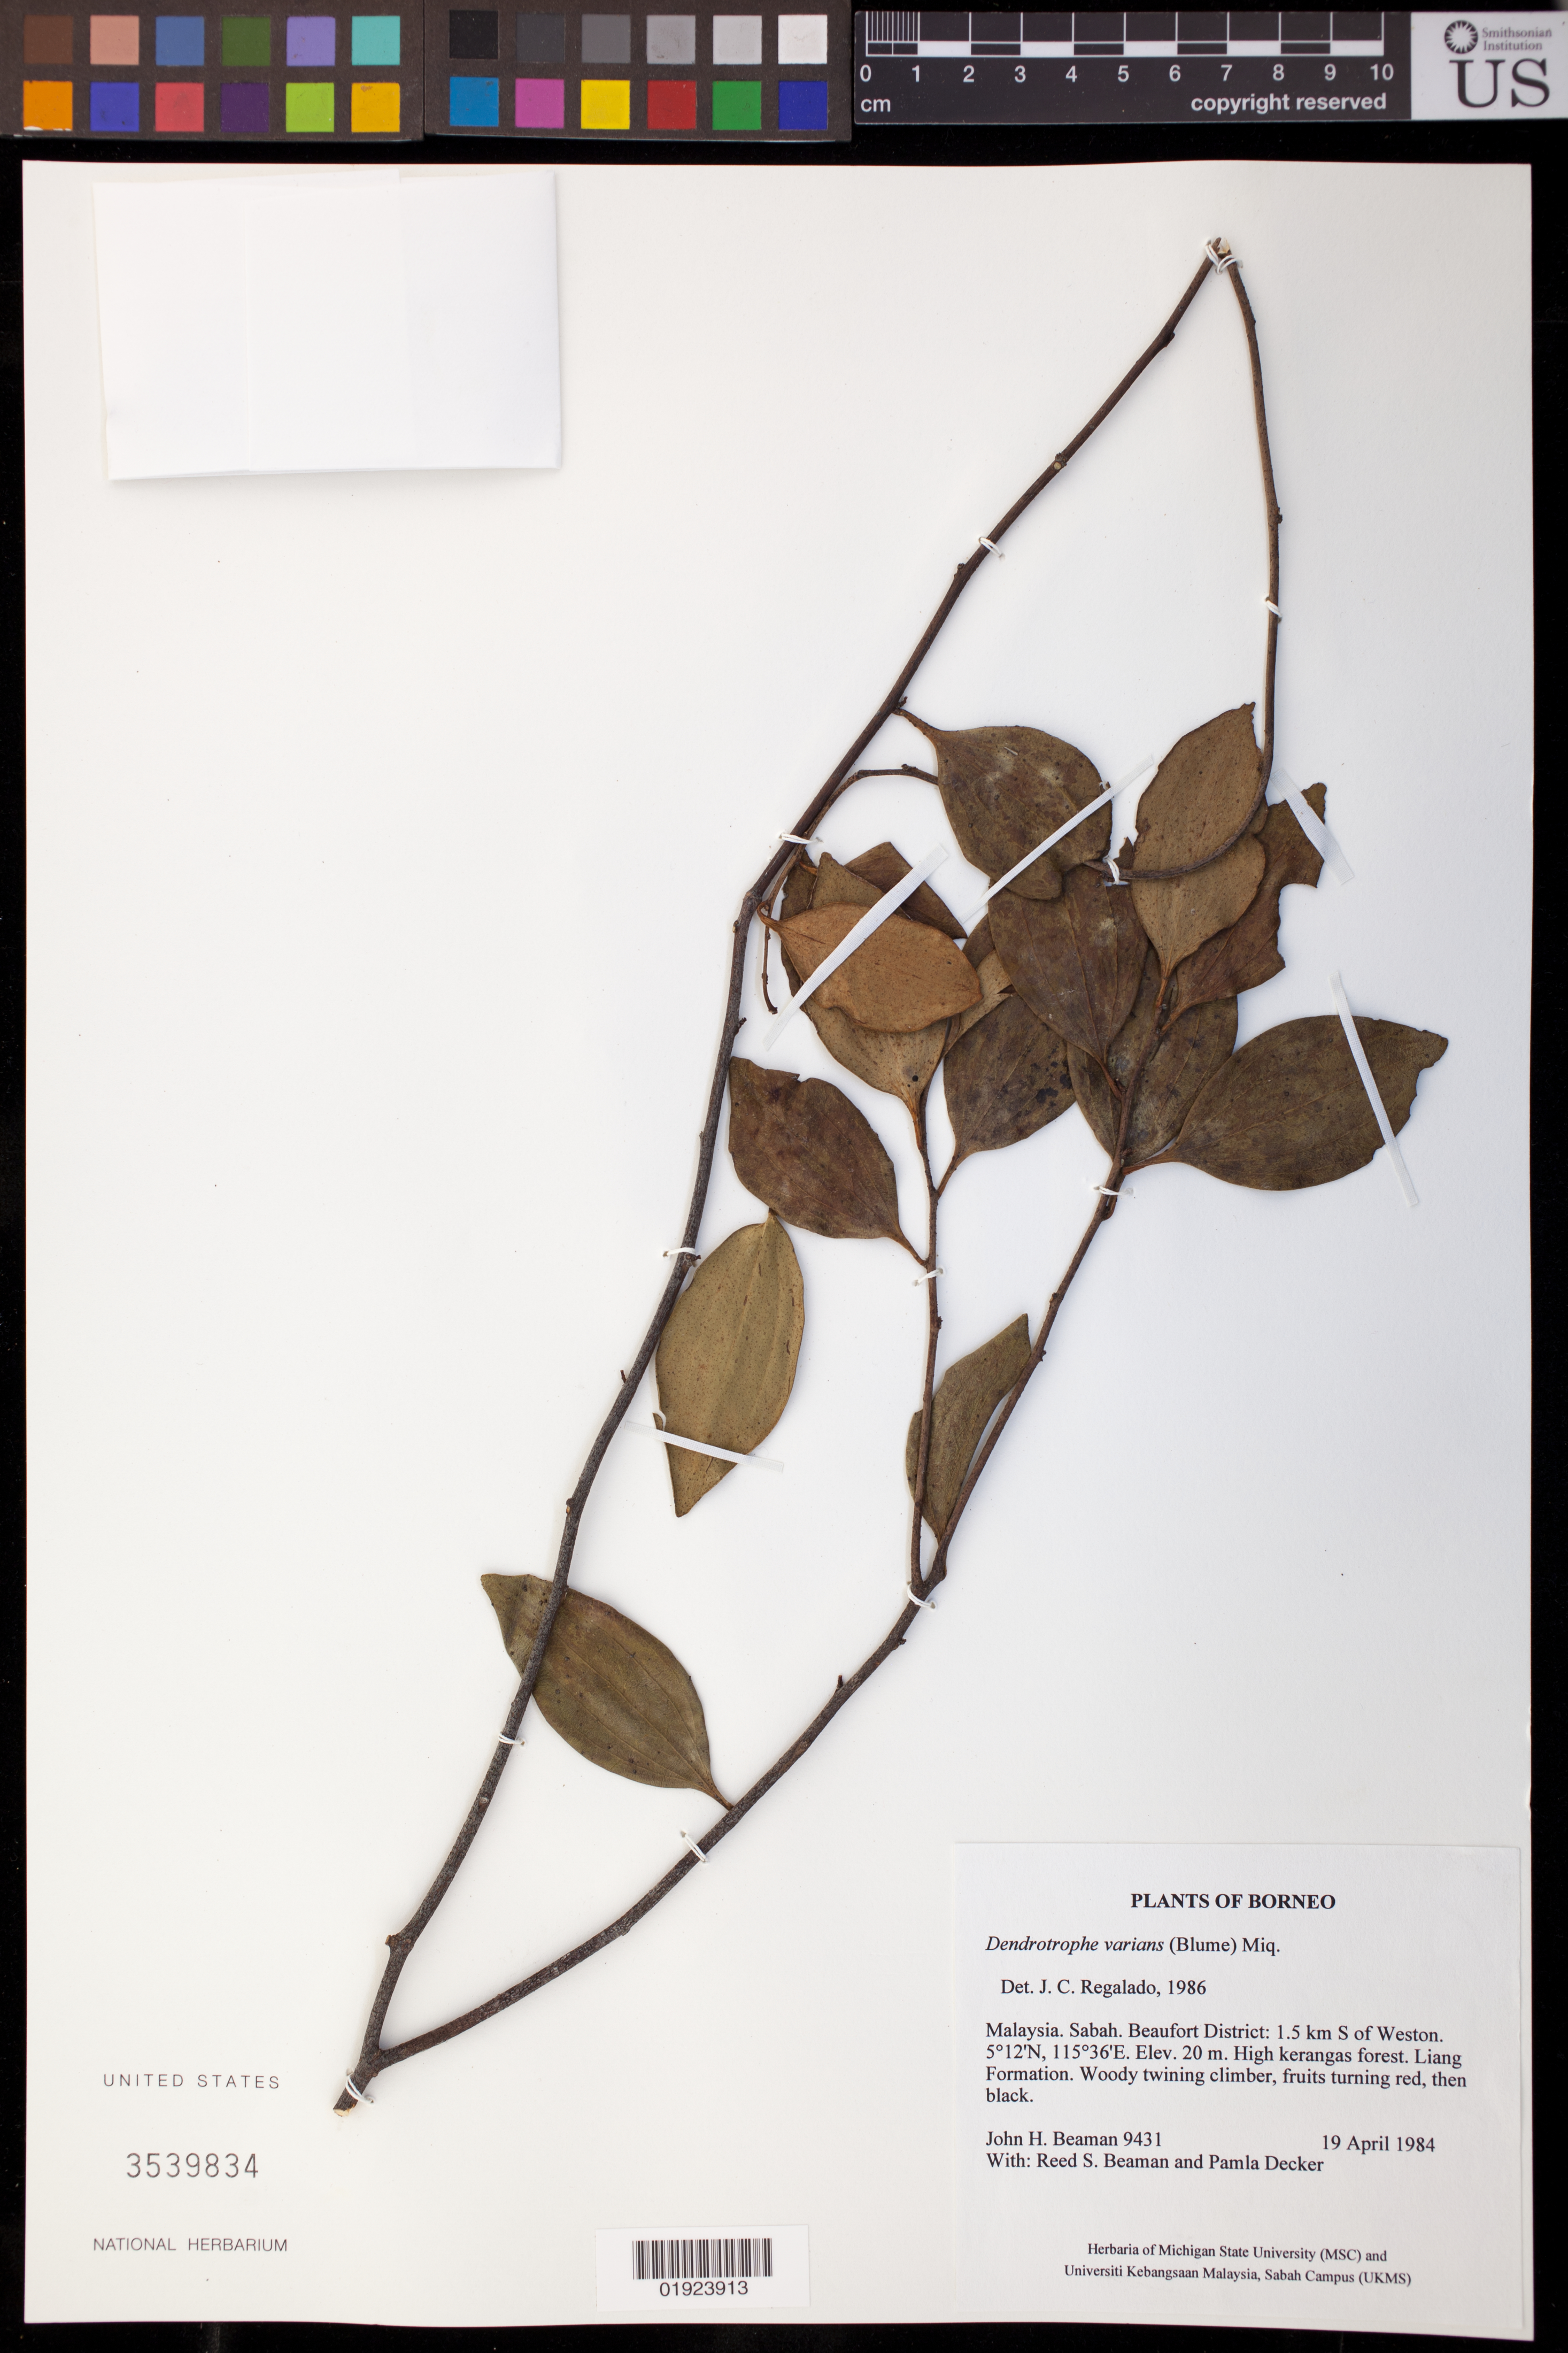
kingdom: Plantae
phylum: Tracheophyta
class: Magnoliopsida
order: Santalales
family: Amphorogynaceae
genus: Dendrotrophe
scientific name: Dendrotrophe varians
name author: (Blume) Miq.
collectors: J. H. Beaman, R. S. Beaman & P. Decker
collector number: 9431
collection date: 1984-04-19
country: Malaysia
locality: Beaufort District: 1.5 km S of Weston.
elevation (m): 20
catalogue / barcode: US 3539834